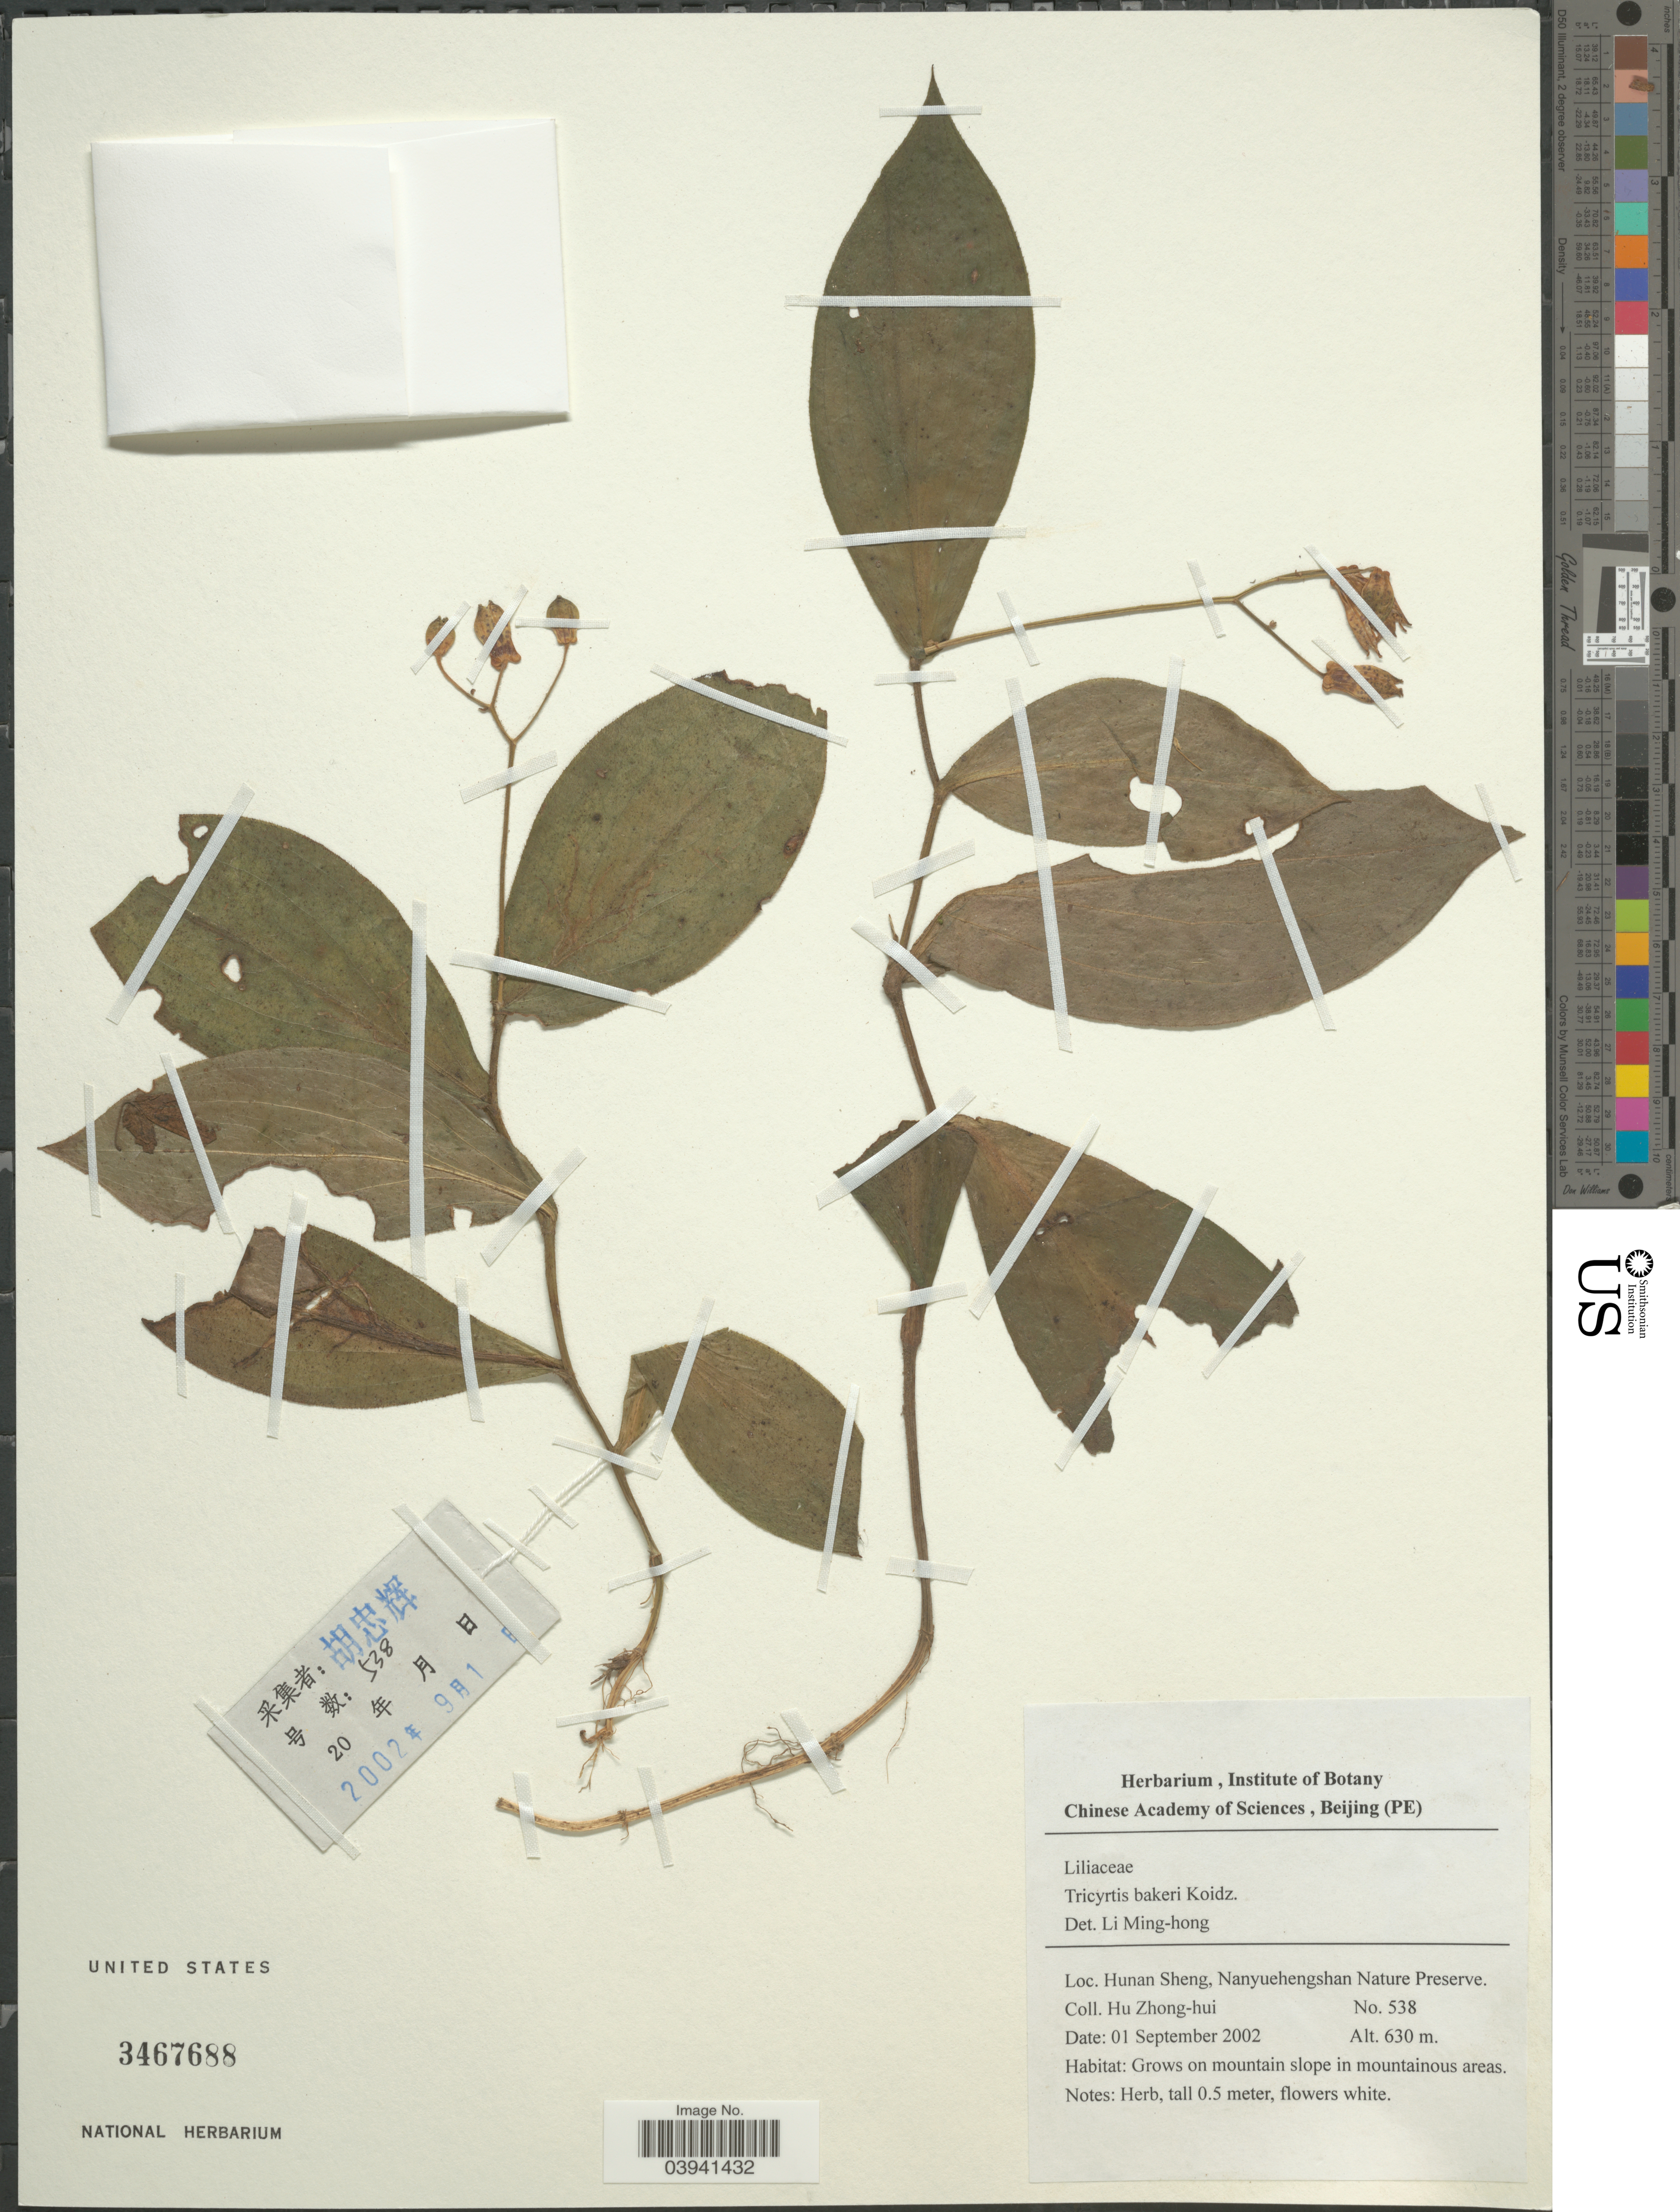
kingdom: Plantae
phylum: Tracheophyta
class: Liliopsida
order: Liliales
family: Liliaceae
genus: Tricyrtis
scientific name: Tricyrtis bakeri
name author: Koidz.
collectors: Z. H. Hu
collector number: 538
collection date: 2002-09-01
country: China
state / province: Hunan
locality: Hunan Sheng, Nanyuehengshan Nature Preserve.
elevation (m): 630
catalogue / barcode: US 3467688